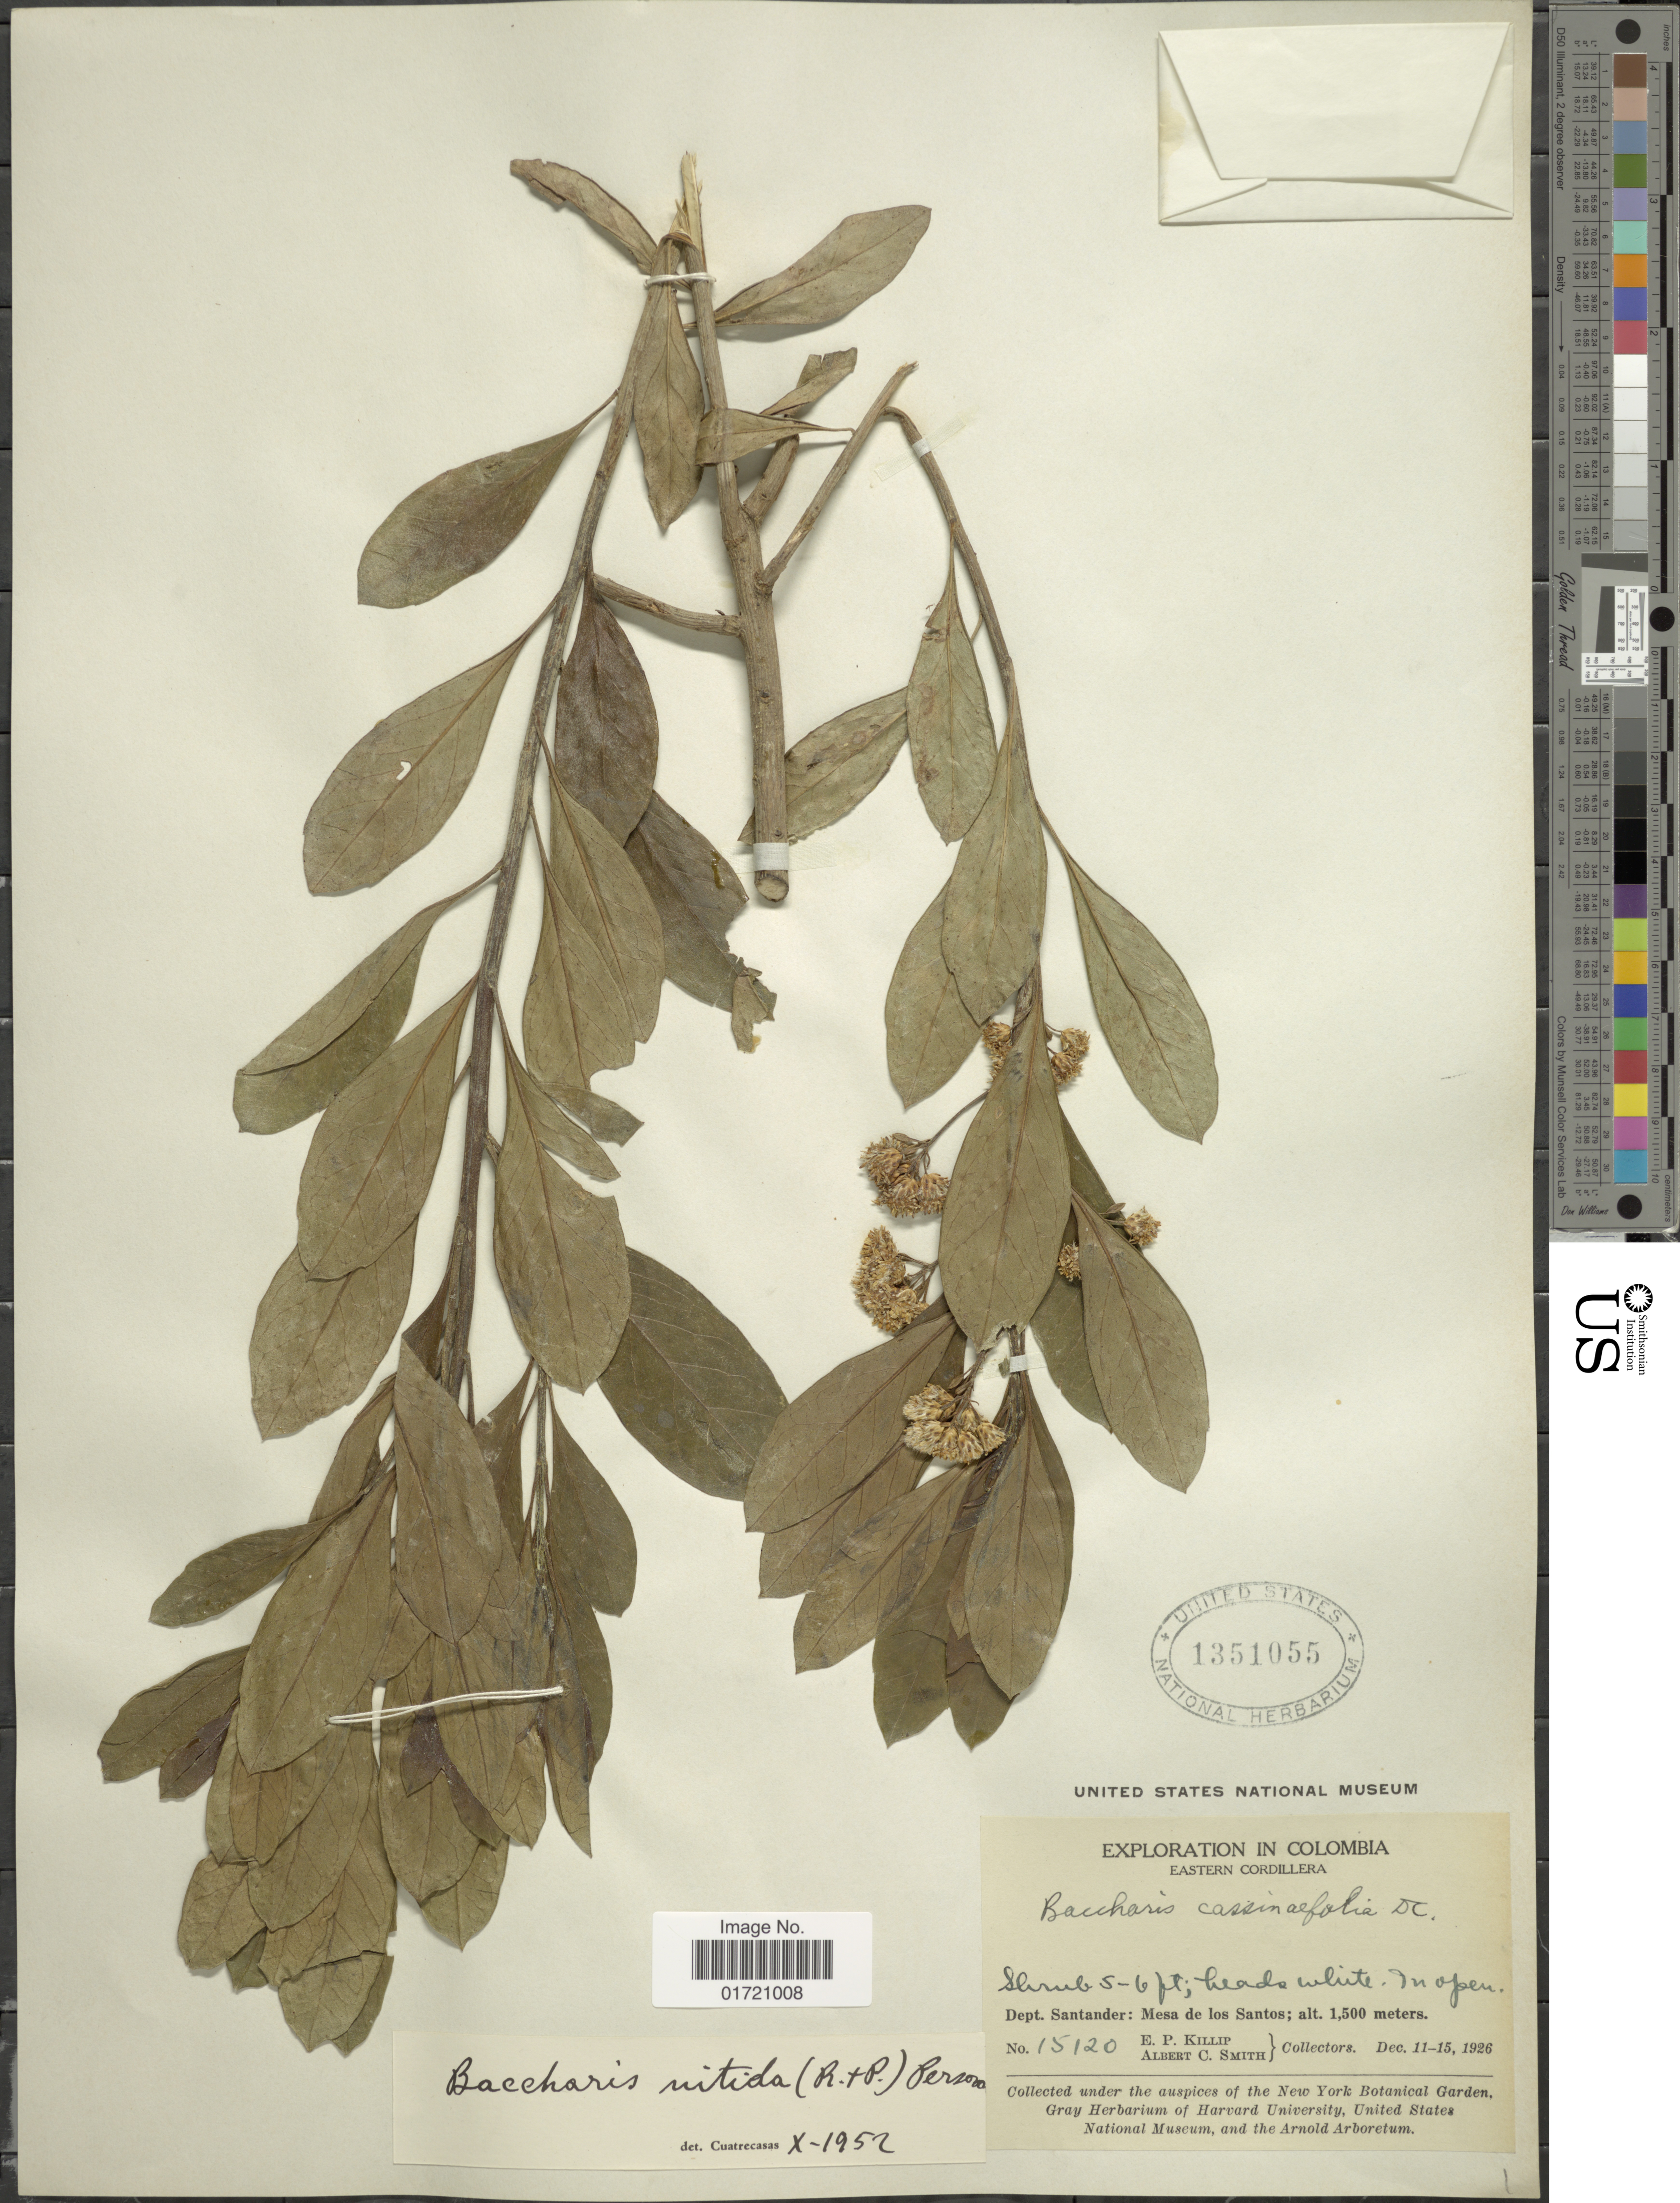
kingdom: Plantae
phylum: Tracheophyta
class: Magnoliopsida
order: Asterales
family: Asteraceae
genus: Baccharis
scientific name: Baccharis nitida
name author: (Ruiz & Pav.) Pers.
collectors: E. P. Killip & A. C. Smith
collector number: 15120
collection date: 1926-12-11/1926-12-15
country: Colombia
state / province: Santander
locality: Eastern Cordillera, Mesa de los Santos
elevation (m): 1500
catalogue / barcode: US 1351055